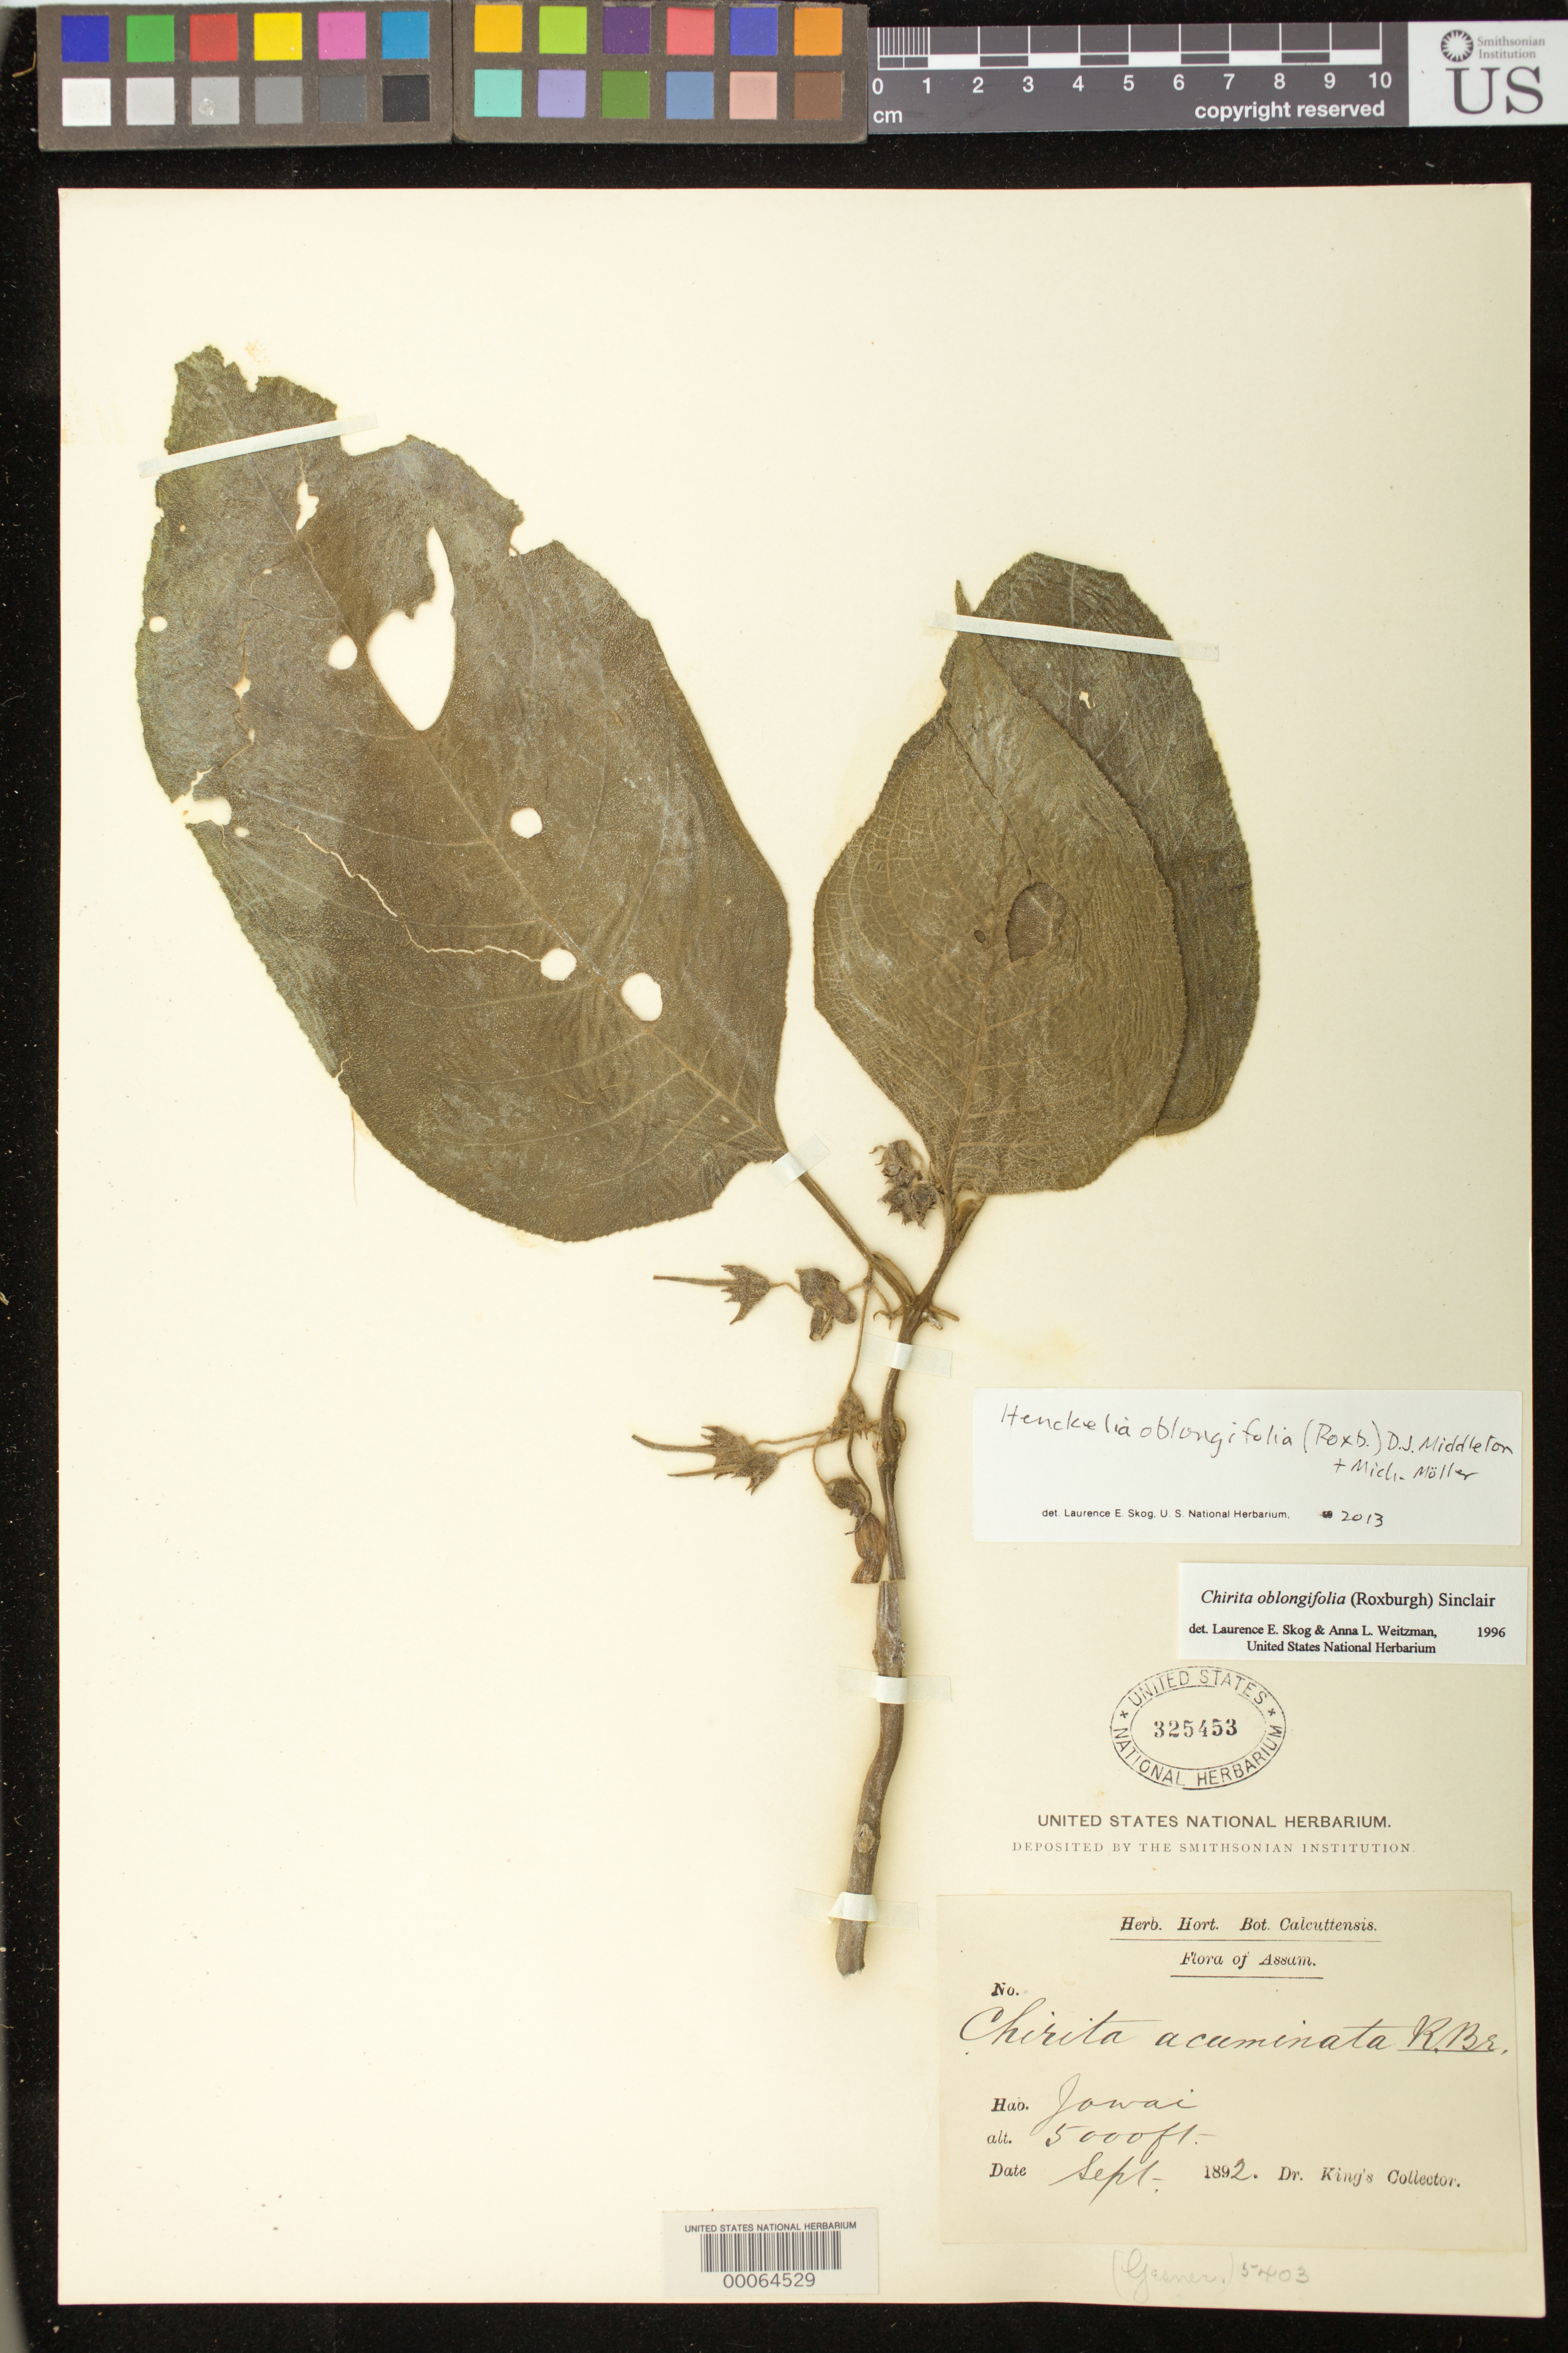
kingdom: Plantae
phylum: Tracheophyta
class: Magnoliopsida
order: Lamiales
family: Gesneriaceae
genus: Henckelia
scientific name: Henckelia oblongifolia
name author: (Grey-Wilson) D.J. Middleton & Mich. Möller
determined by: Skog, Laurence E.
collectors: Dr. King's collector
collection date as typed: Sep 1892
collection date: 1892-09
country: India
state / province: Assam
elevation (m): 1524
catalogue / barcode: US 325453